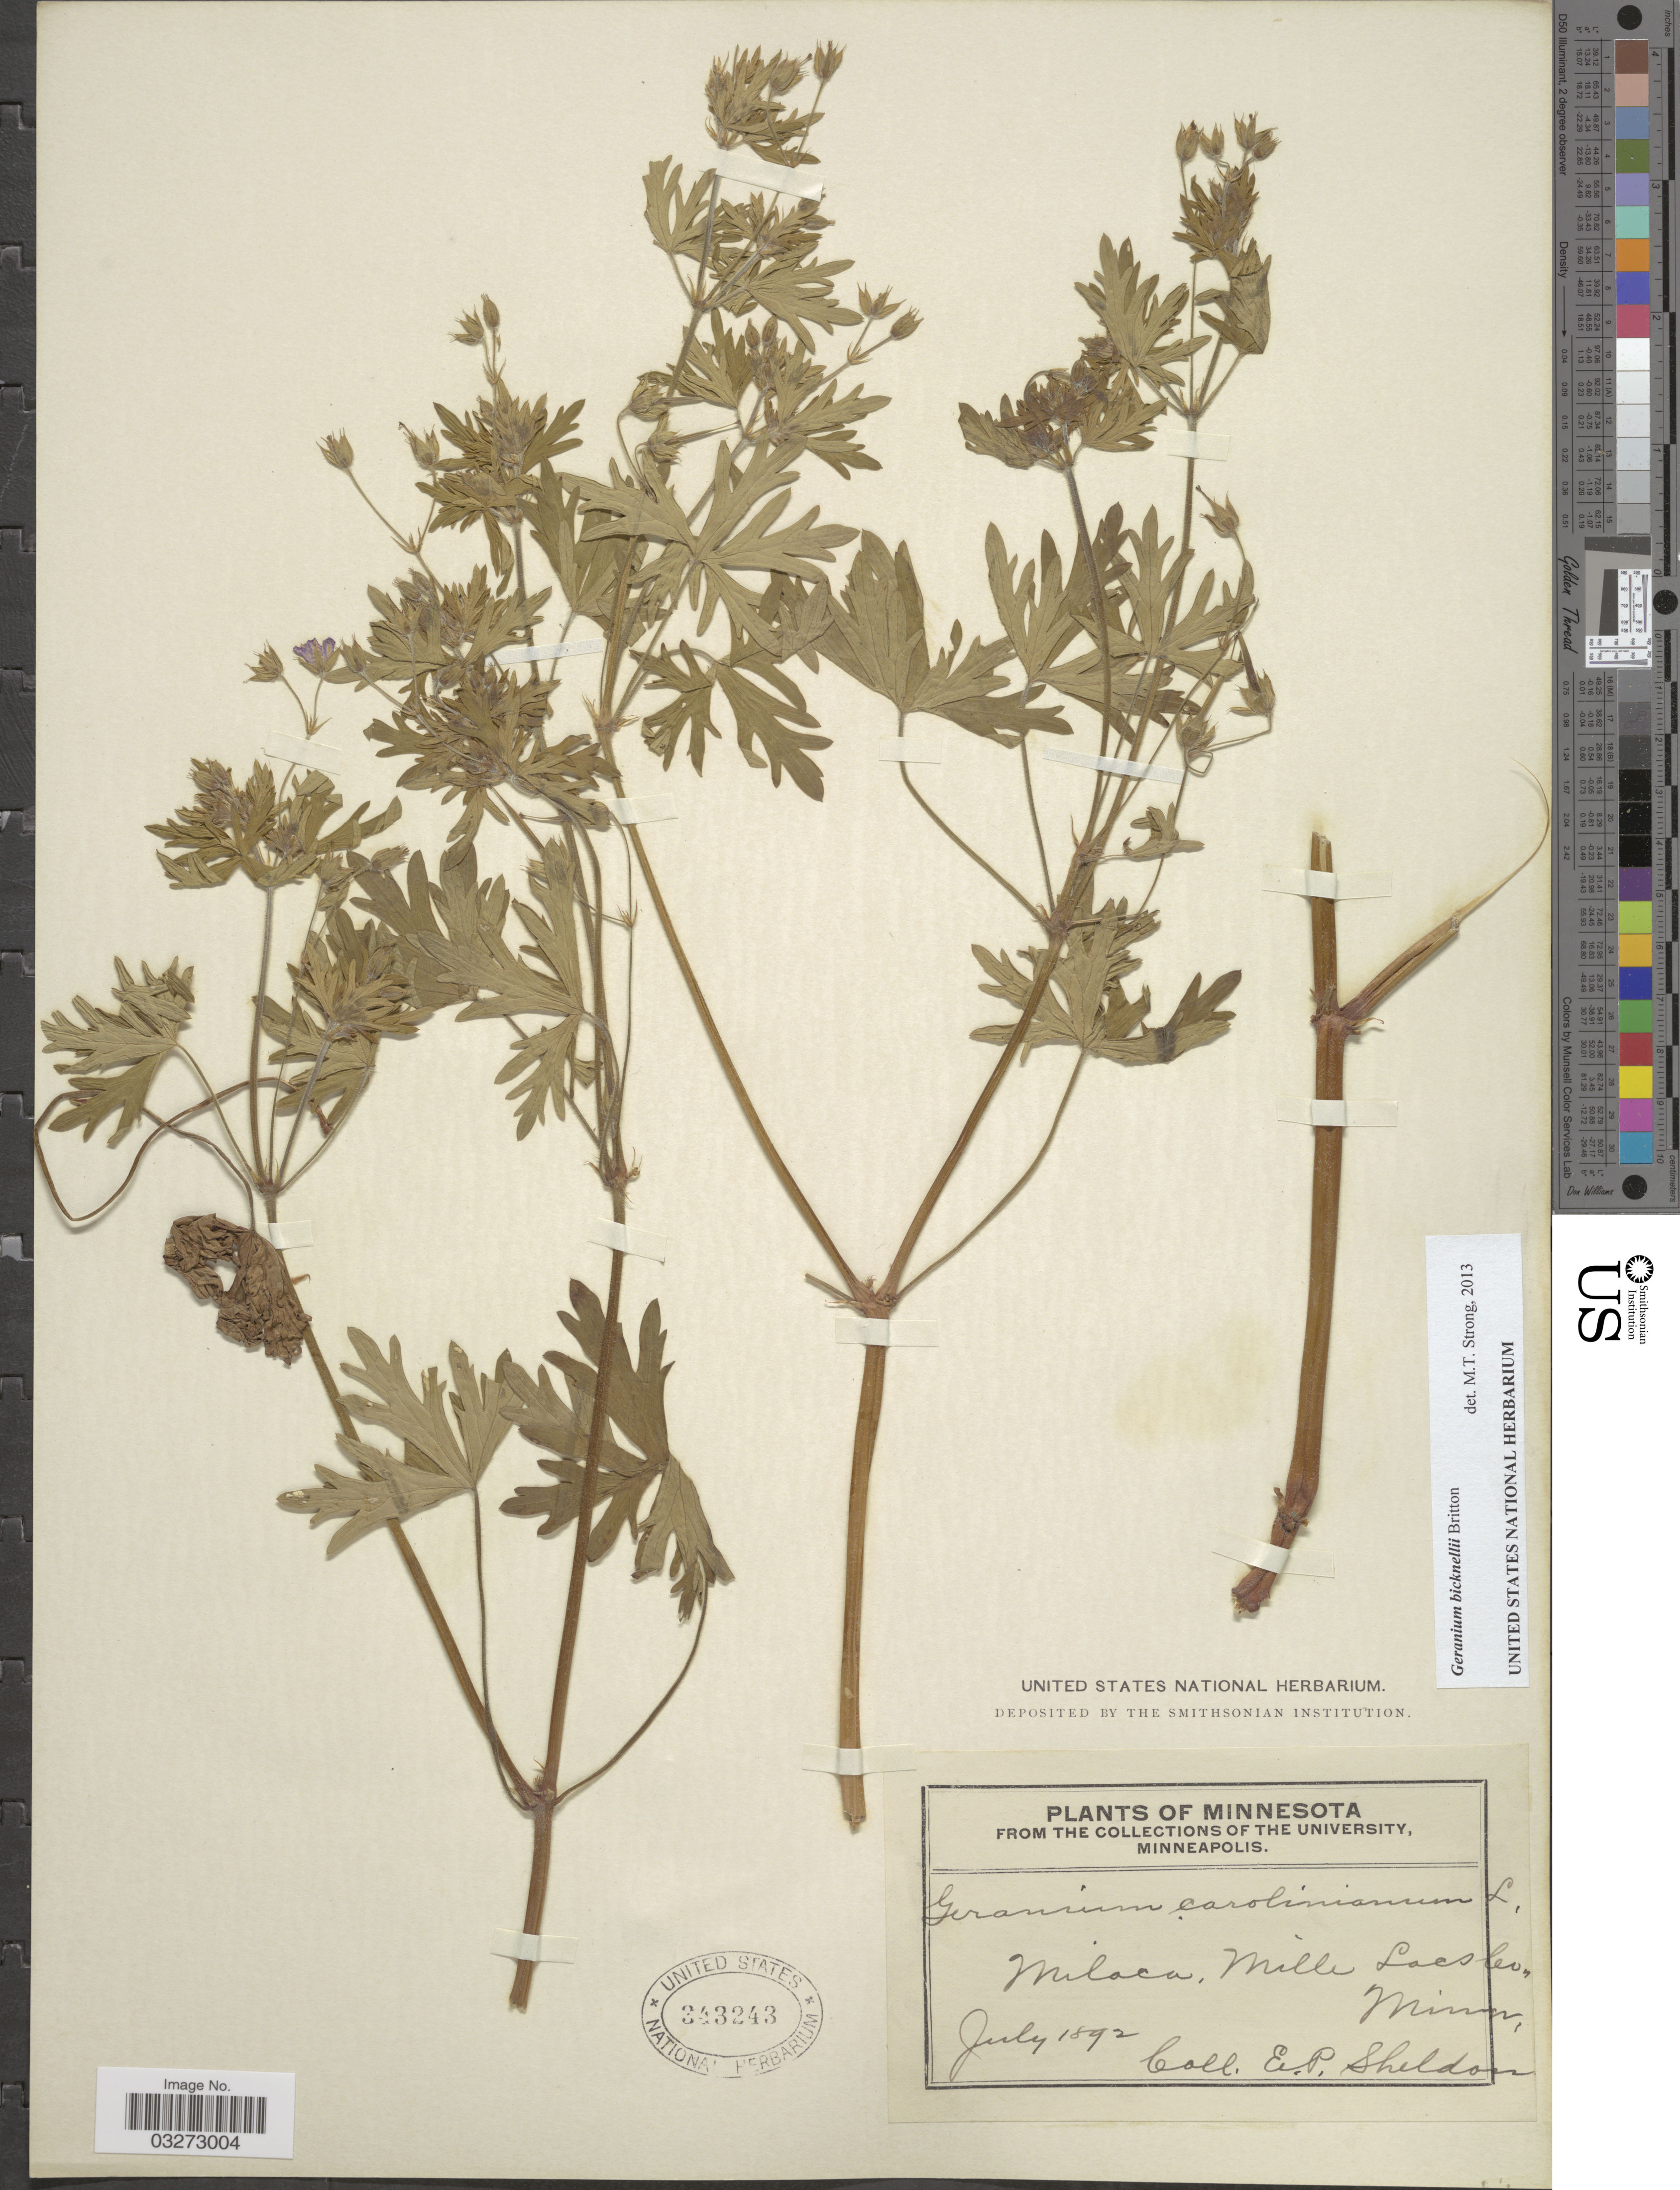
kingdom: Plantae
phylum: Tracheophyta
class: Magnoliopsida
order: Geraniales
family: Geraniaceae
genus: Geranium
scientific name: Geranium bicknellii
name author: Britton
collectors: E. P. Sheldon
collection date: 1892-07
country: United States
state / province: Minnesota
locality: Milaca, Mille Lacs Co.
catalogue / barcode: US 343243